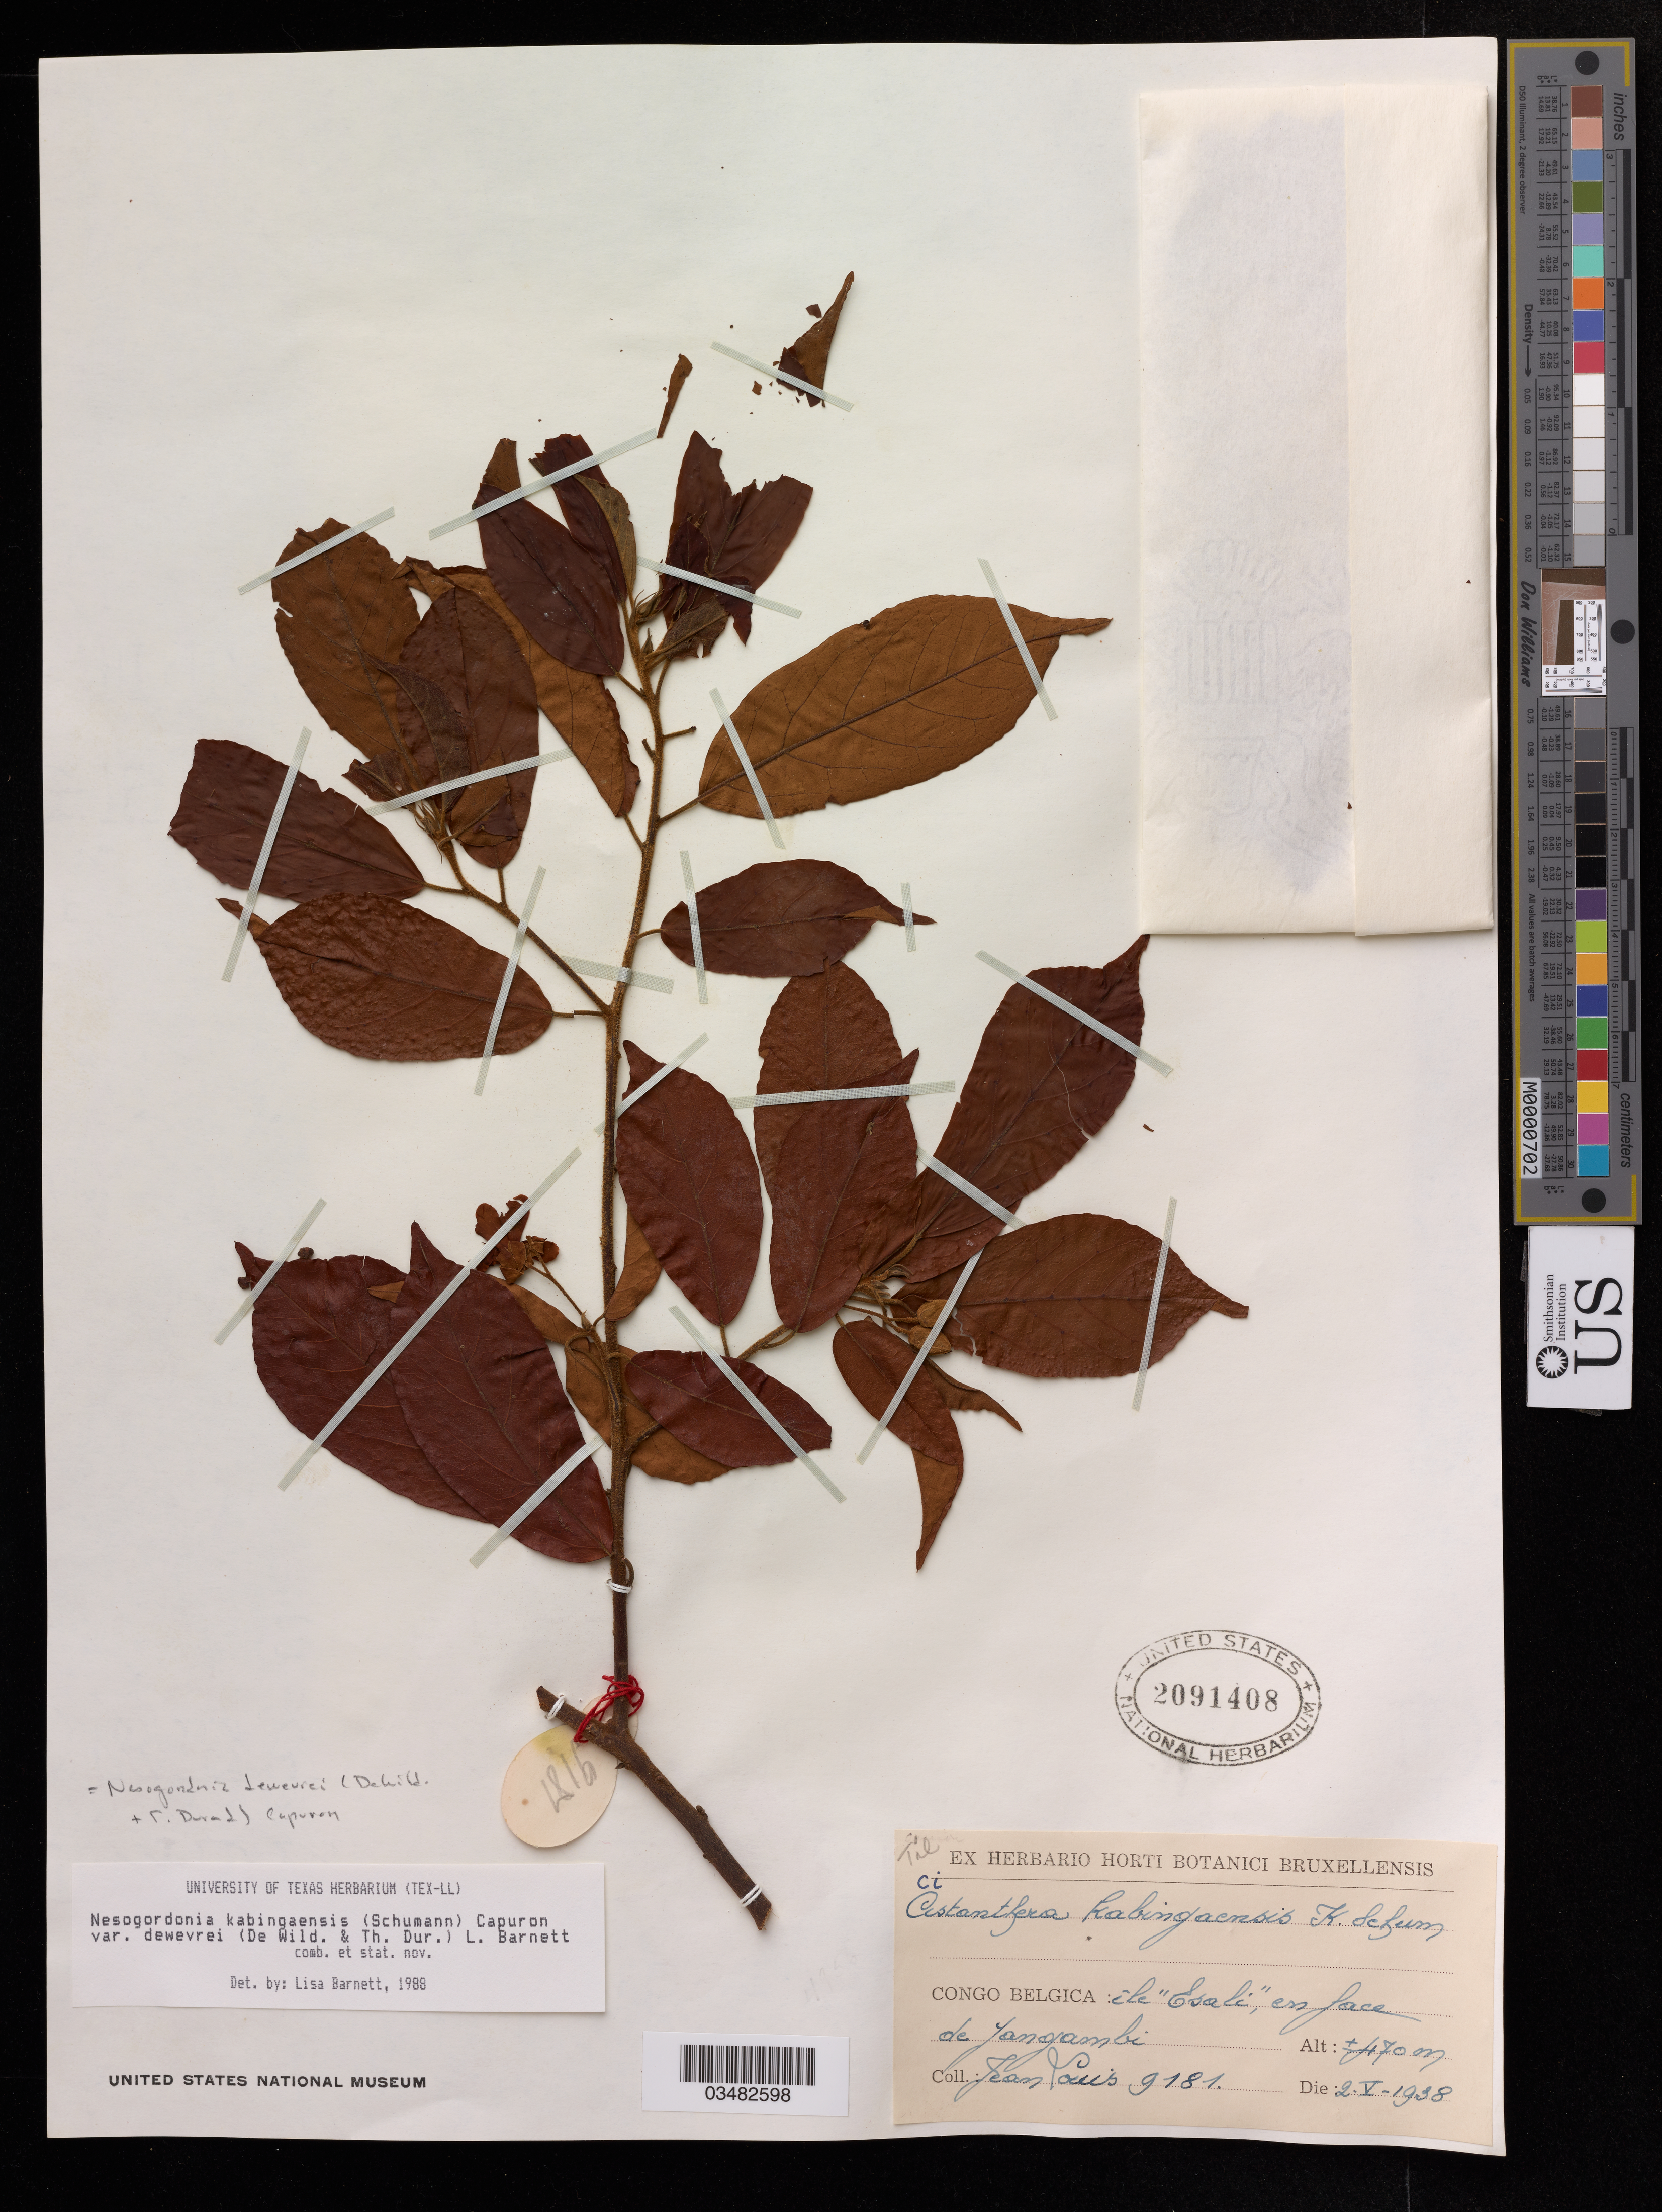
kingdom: Plantae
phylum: Tracheophyta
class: Magnoliopsida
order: Malvales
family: Malvaceae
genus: Nesogordonia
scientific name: Nesogordonia dewevrei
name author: (De Wild. & Durand) Capuron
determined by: Dorr, Laurence J., Curator (BOT), Smithsonian Institution - National Museum of Natural History (UNITED STATES)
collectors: J. Louis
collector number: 9181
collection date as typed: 02 May 1938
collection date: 1938-05-02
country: Congo, Democratic Republic of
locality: Ile Esali en face de Yangambi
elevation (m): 470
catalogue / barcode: US 2091408